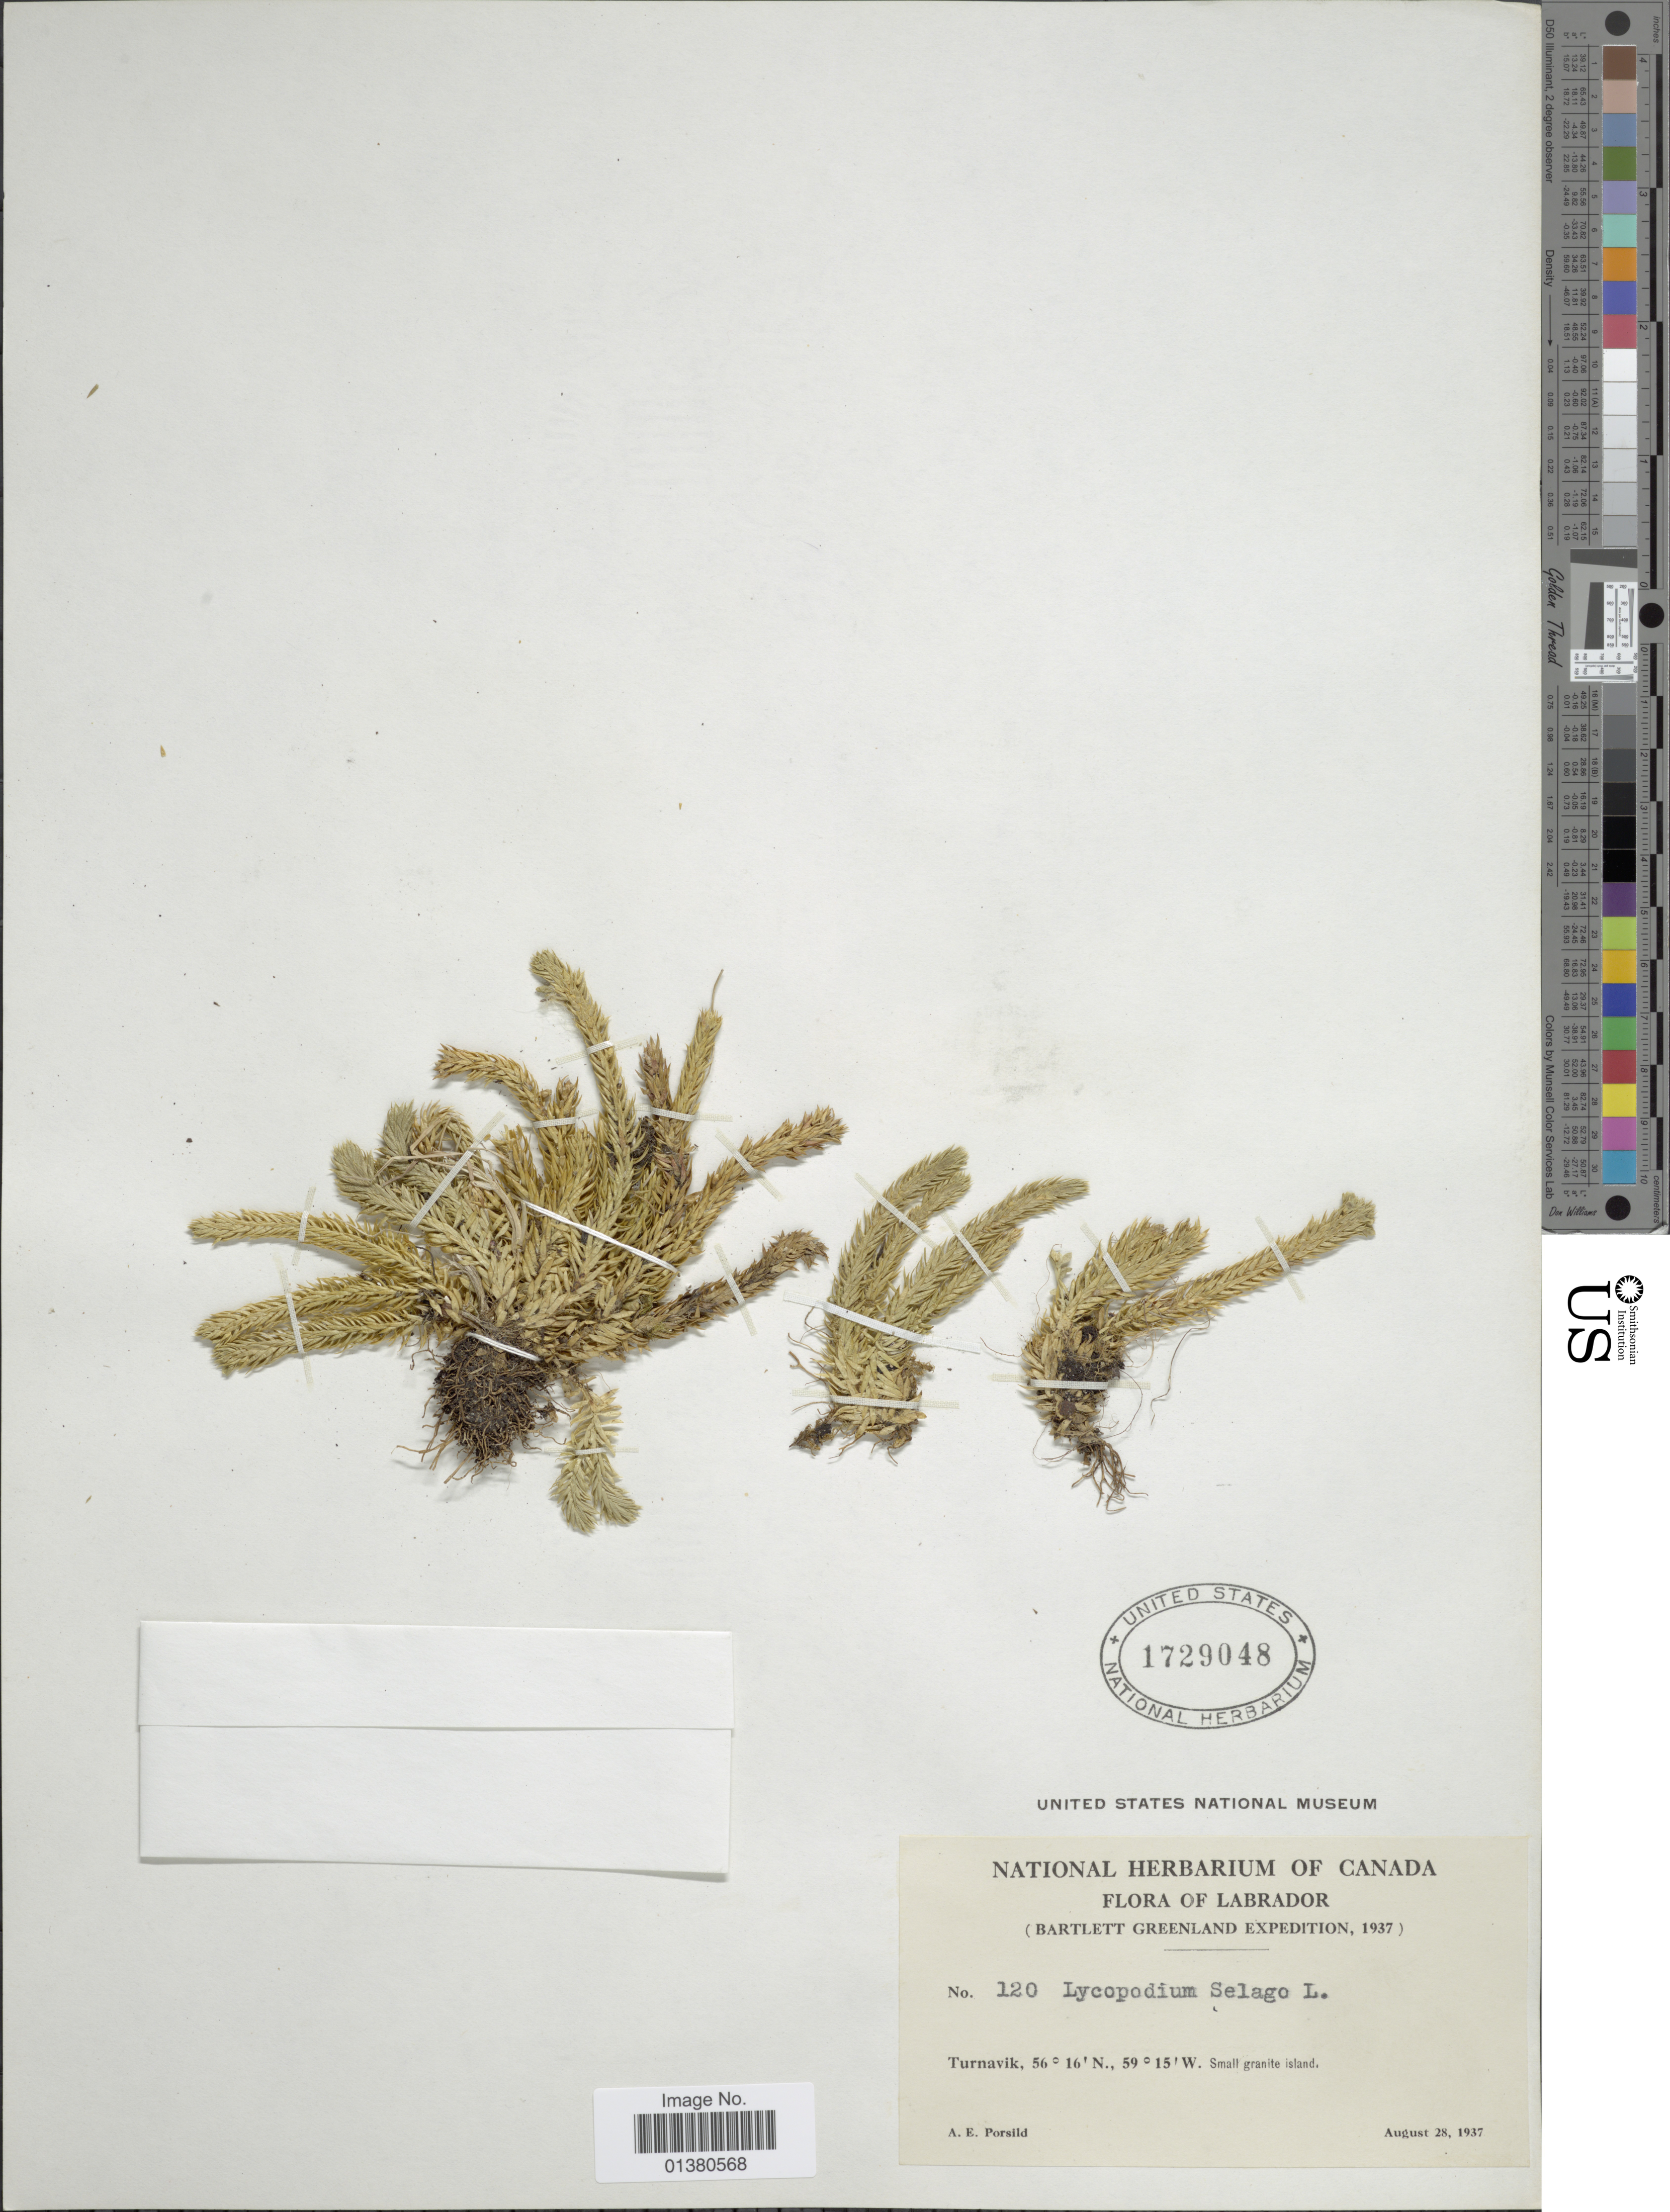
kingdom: Plantae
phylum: Tracheophyta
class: Lycopodiopsida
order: Lycopodiales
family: Lycopodiaceae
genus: Huperzia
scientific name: Huperzia selago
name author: (L.) Bernh. ex Schrank & Mart.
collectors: A. E. Porsild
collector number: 120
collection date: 1937-08-28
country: Canada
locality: Labrador, Turnavik, Small granite island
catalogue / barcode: US 1729048